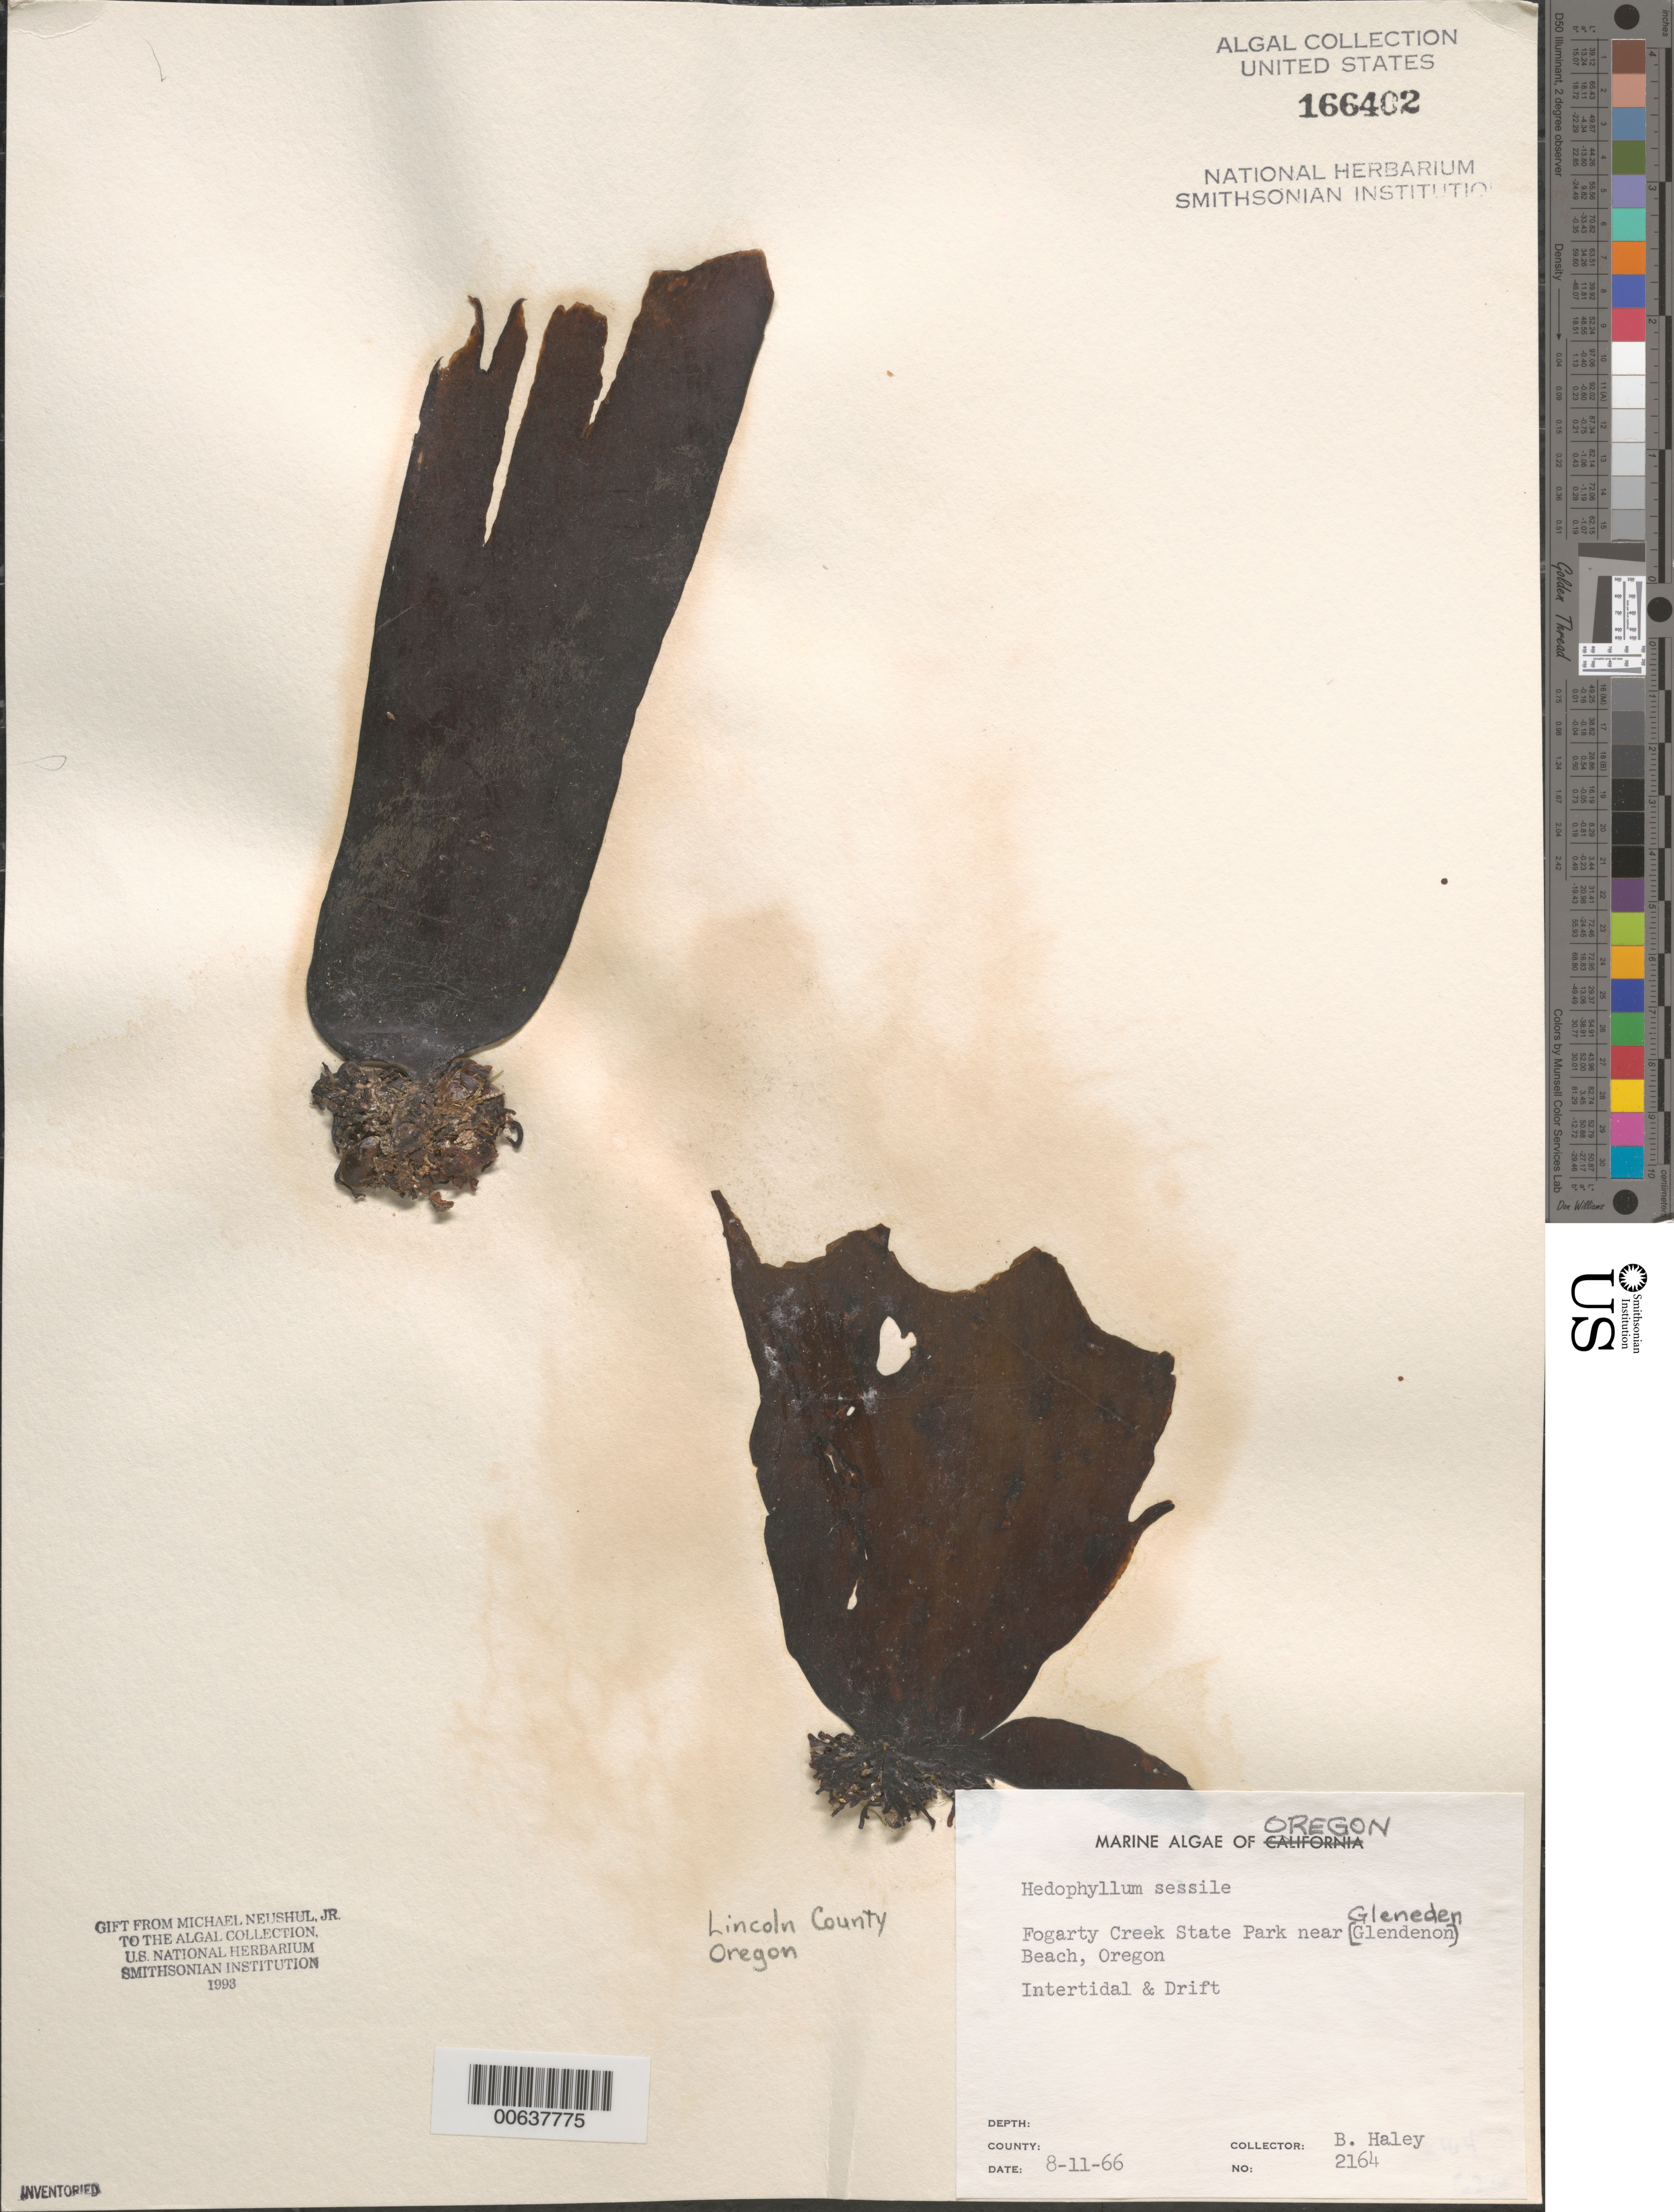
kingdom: Chromista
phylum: Ochrophyta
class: Phaeophyceae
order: Laminariales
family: Laminariaceae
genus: Hedophyllum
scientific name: Hedophyllum sessile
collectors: B. Haley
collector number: Neushul 2164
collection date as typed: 11 Aug 1966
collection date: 1966-08-11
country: United States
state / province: Oregon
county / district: Lincoln County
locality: Fogarty Creek State Park, near Gleneden Beach (Glendenon Beach)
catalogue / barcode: US 166402